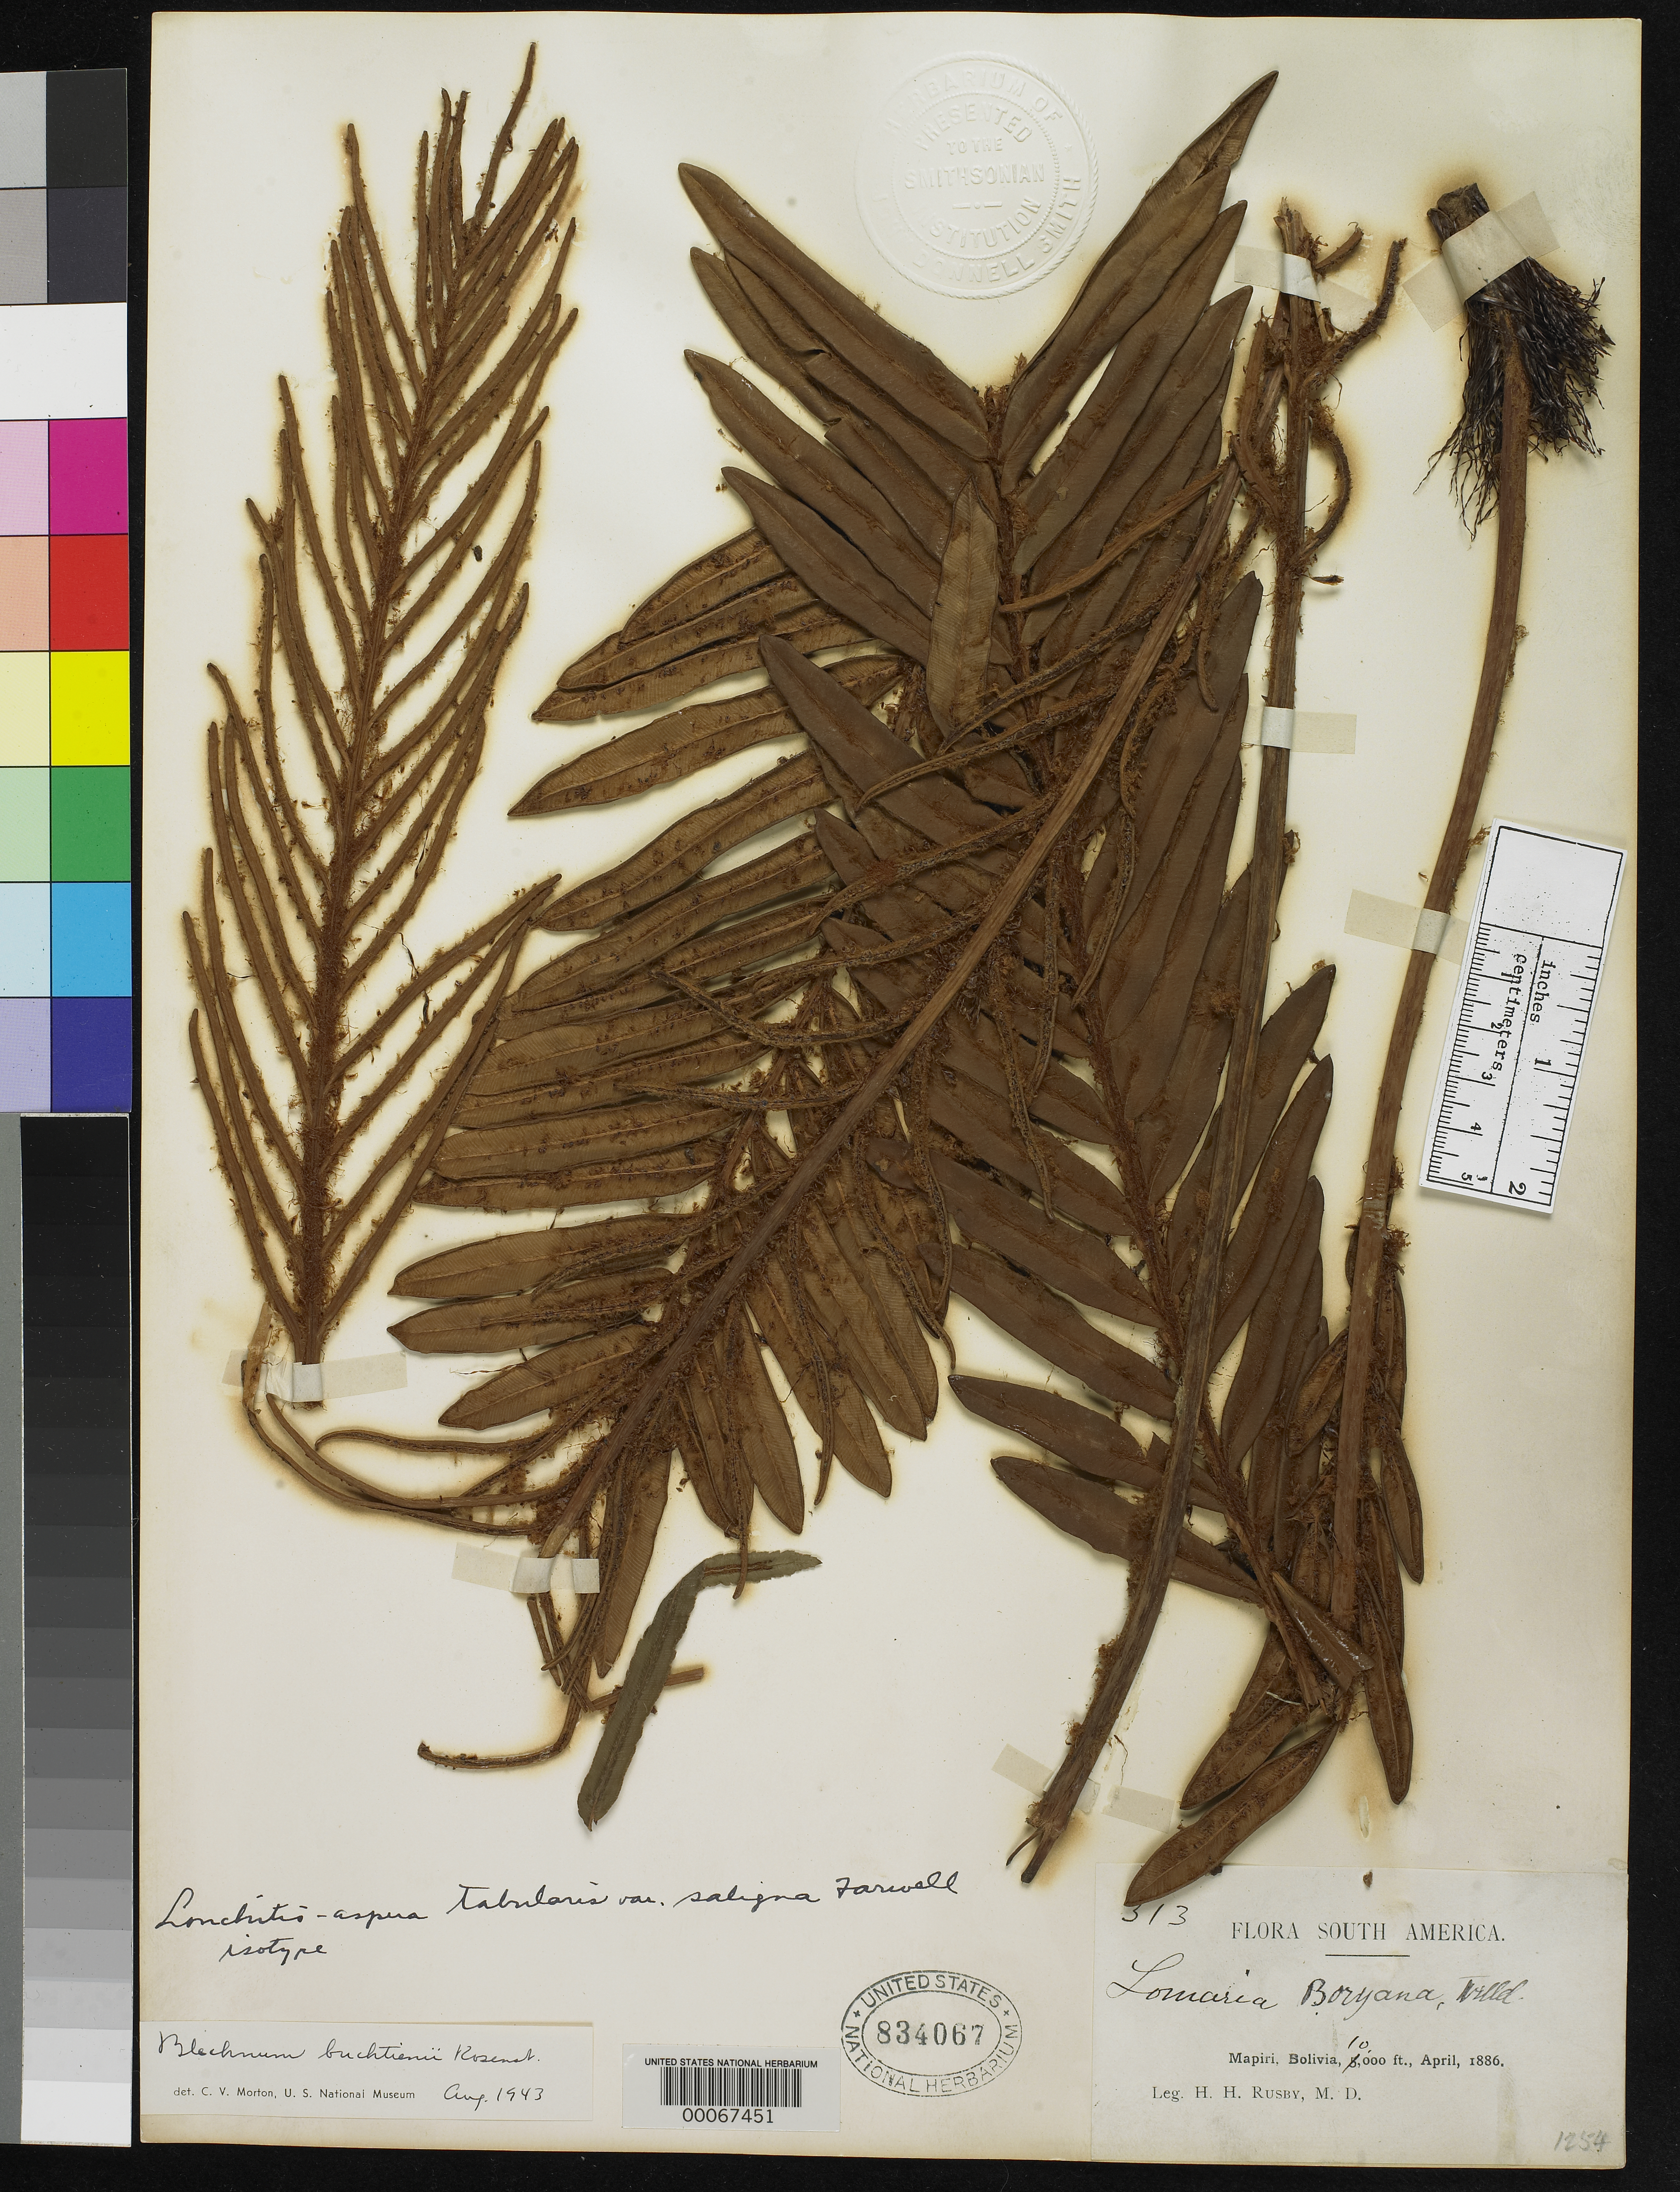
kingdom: Plantae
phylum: Tracheophyta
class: Polypodiopsida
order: Polypodiales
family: Blechnaceae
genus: Lonchitis-aspera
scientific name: Lonchitis-aspera tabularis var. saligna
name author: Farw.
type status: Isosyntype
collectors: H. H. Rusby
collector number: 313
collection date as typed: April, 1886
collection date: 1886-04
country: Bolivia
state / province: La Páz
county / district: Larecaja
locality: Mapiri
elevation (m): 3048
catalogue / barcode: US 834067